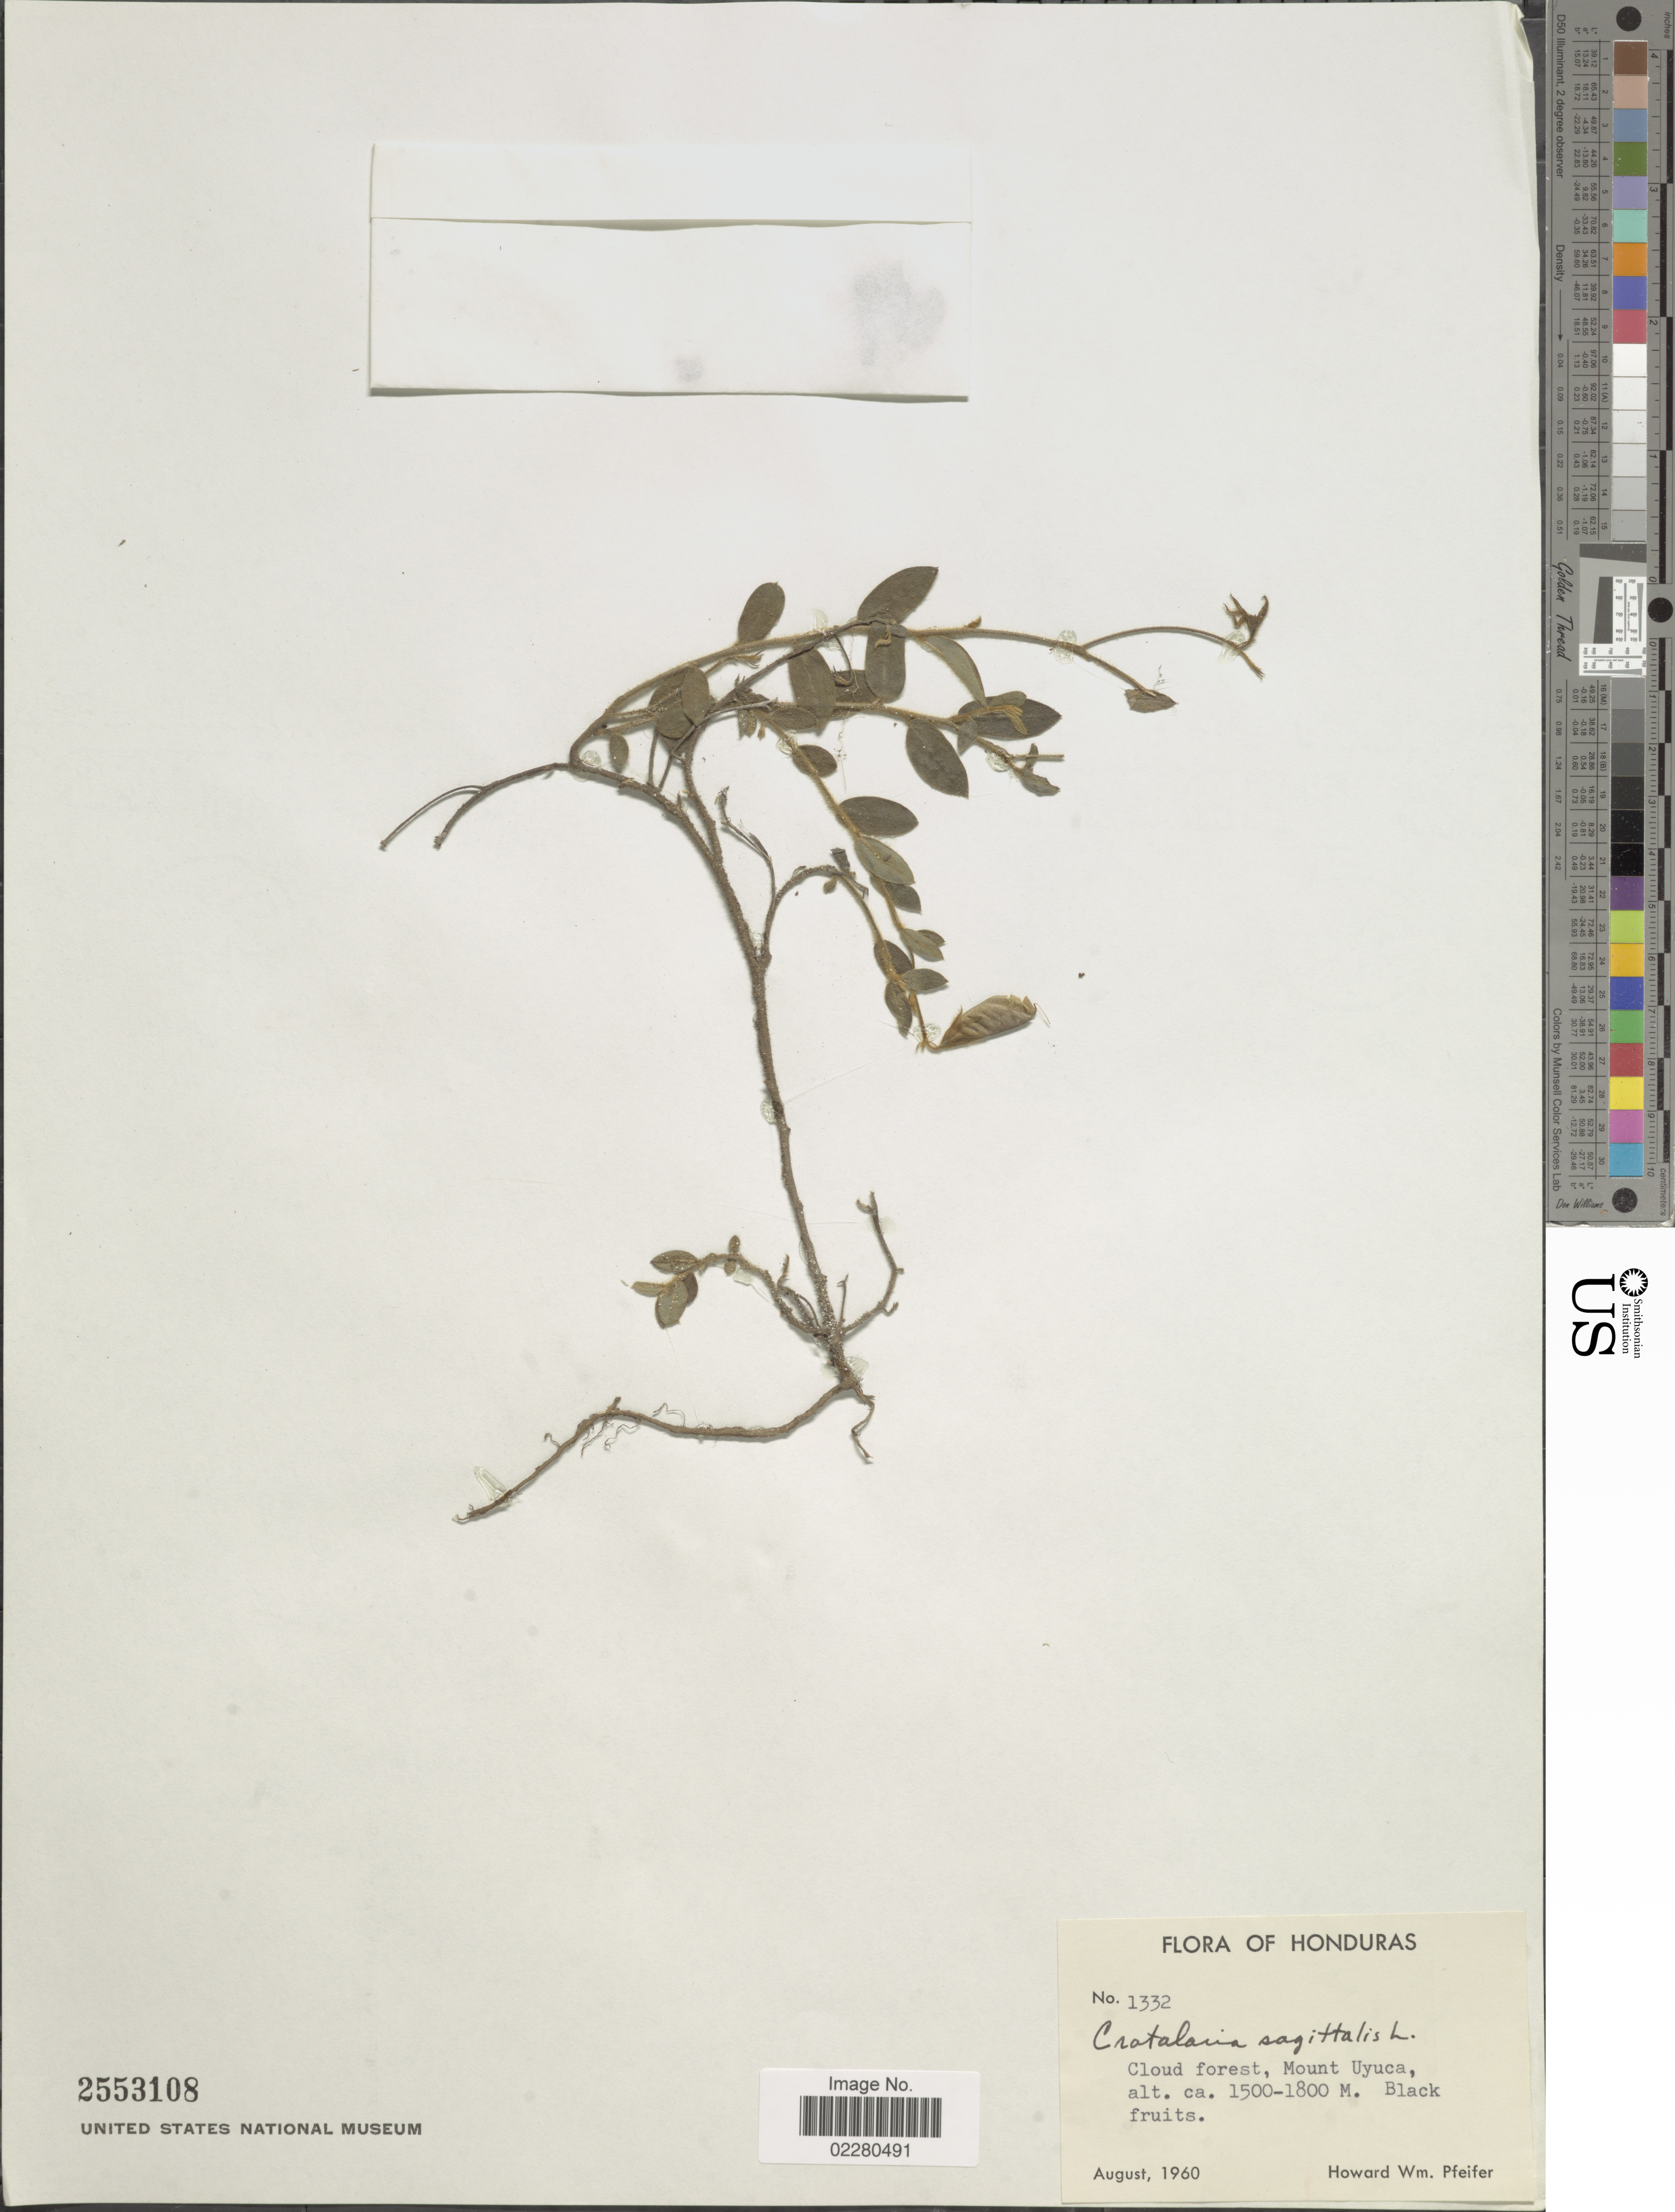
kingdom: Plantae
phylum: Tracheophyta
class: Magnoliopsida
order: Fabales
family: Fabaceae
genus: Crotalaria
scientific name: Crotalaria sagittalis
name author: L.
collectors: H. W. Pfeifer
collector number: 1332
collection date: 1960-08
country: Honduras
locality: Cloud forest, Mount Uyuca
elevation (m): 1500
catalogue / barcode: US 2553108